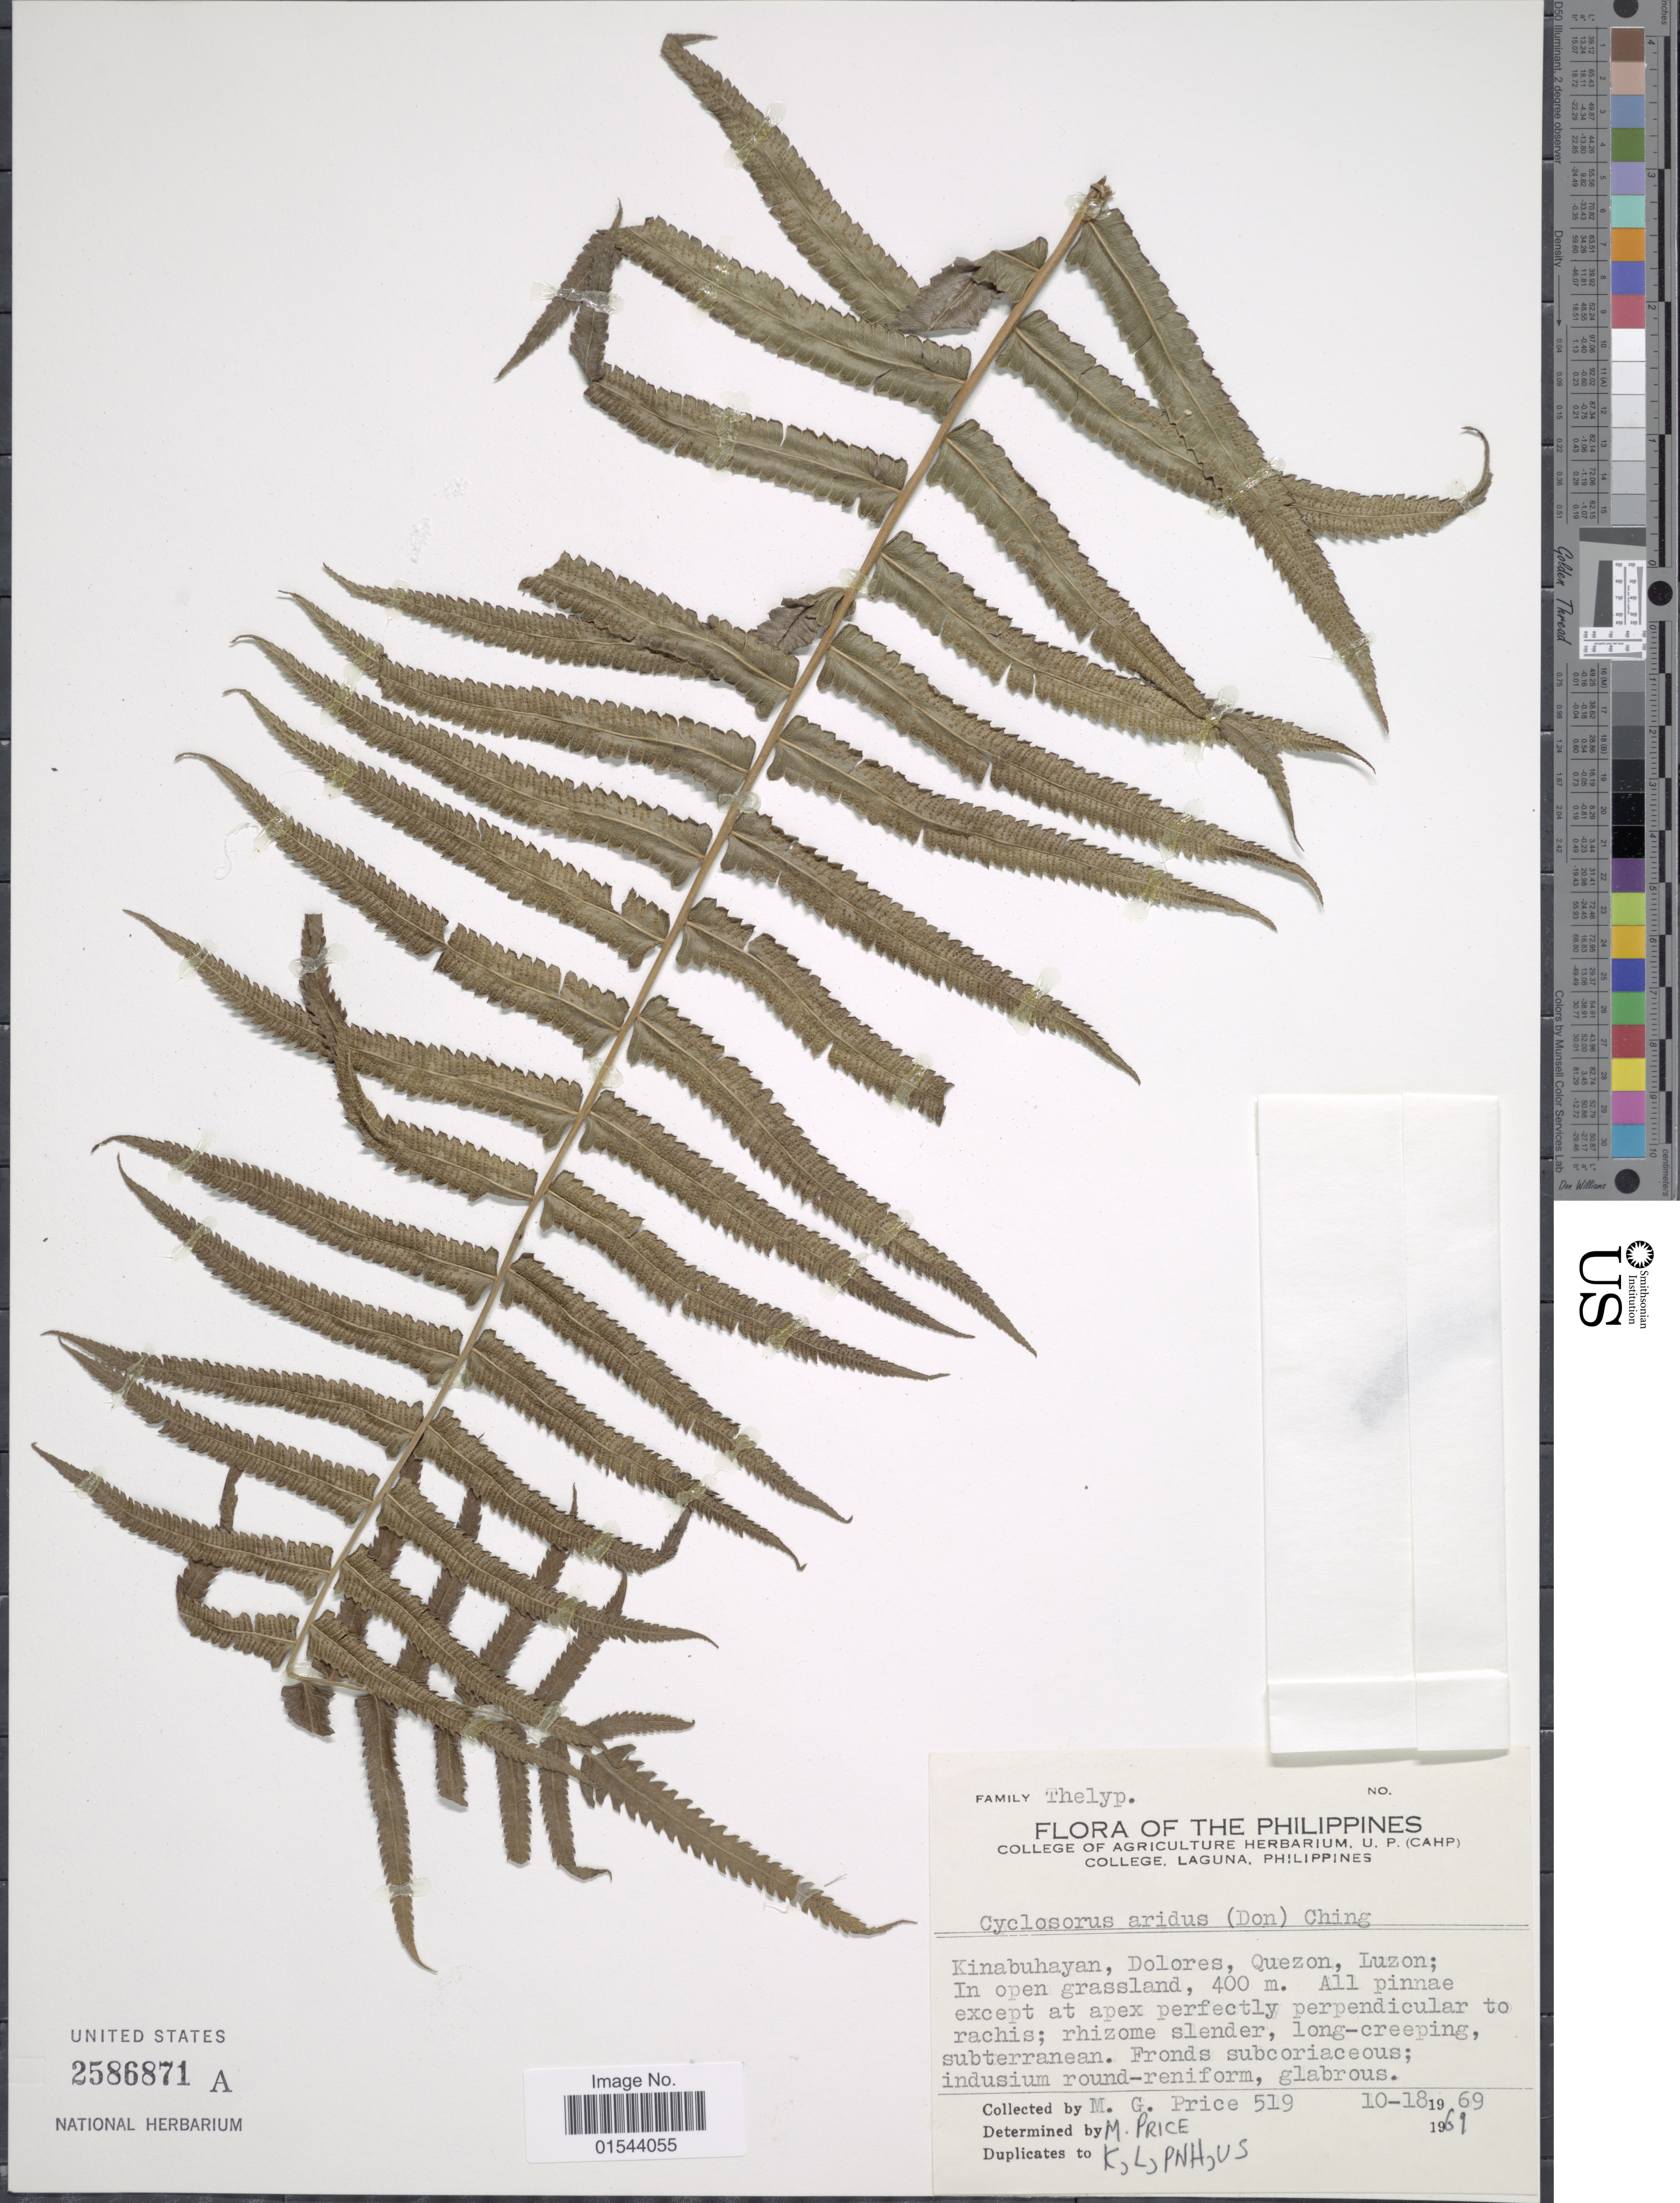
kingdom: Plantae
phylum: Tracheophyta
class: Polypodiopsida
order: Polypodiales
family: Thelypteridaceae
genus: Christella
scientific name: Christella arida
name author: (D. Don) Holttum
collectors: M. G. Price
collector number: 519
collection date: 1969-10-18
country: Philippines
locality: Kinabuhayan, Dolores, Quezon, Luzon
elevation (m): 400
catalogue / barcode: US 2586871A